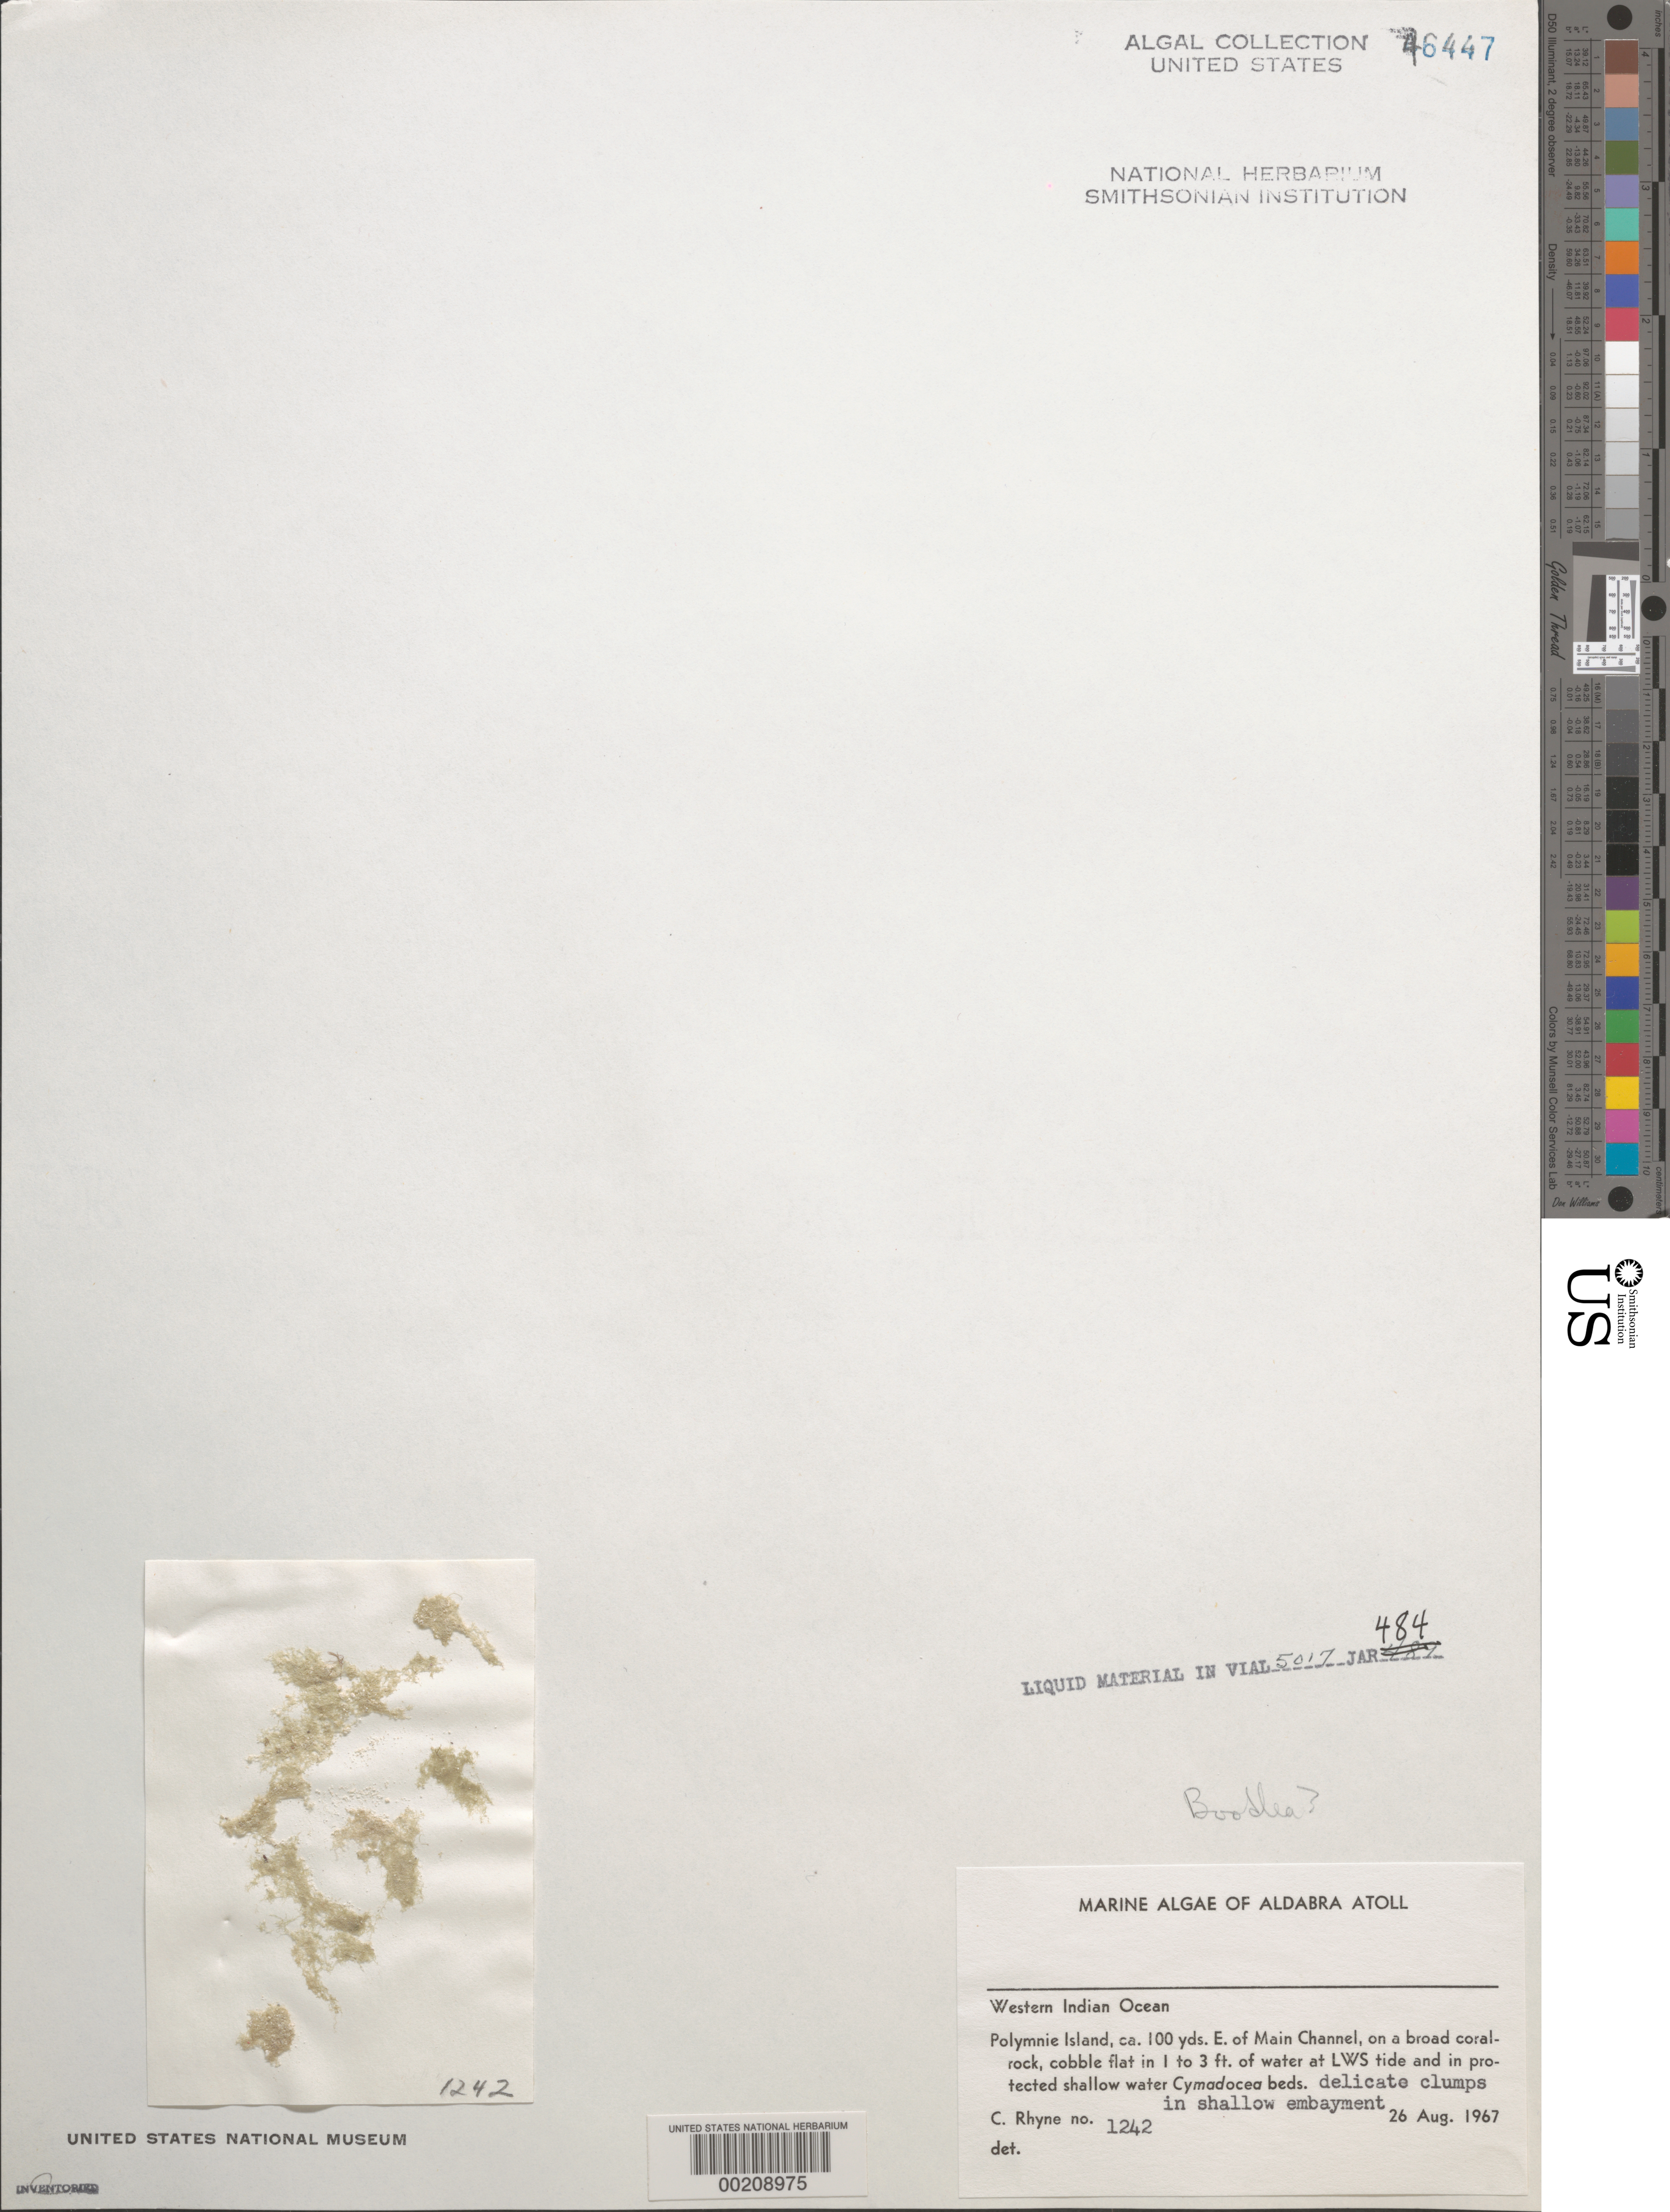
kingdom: Plantae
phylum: Chlorophyta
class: Ulvophyceae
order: Siphonocladales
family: Boodleaceae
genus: Boodlea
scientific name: Boodlea sp.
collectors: C. Rhyne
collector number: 1242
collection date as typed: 26 Aug 1967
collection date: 1967-08-26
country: Seychelles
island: Aldabra Atoll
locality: Polymnie Islet, East of Main Channel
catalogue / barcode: US 46447